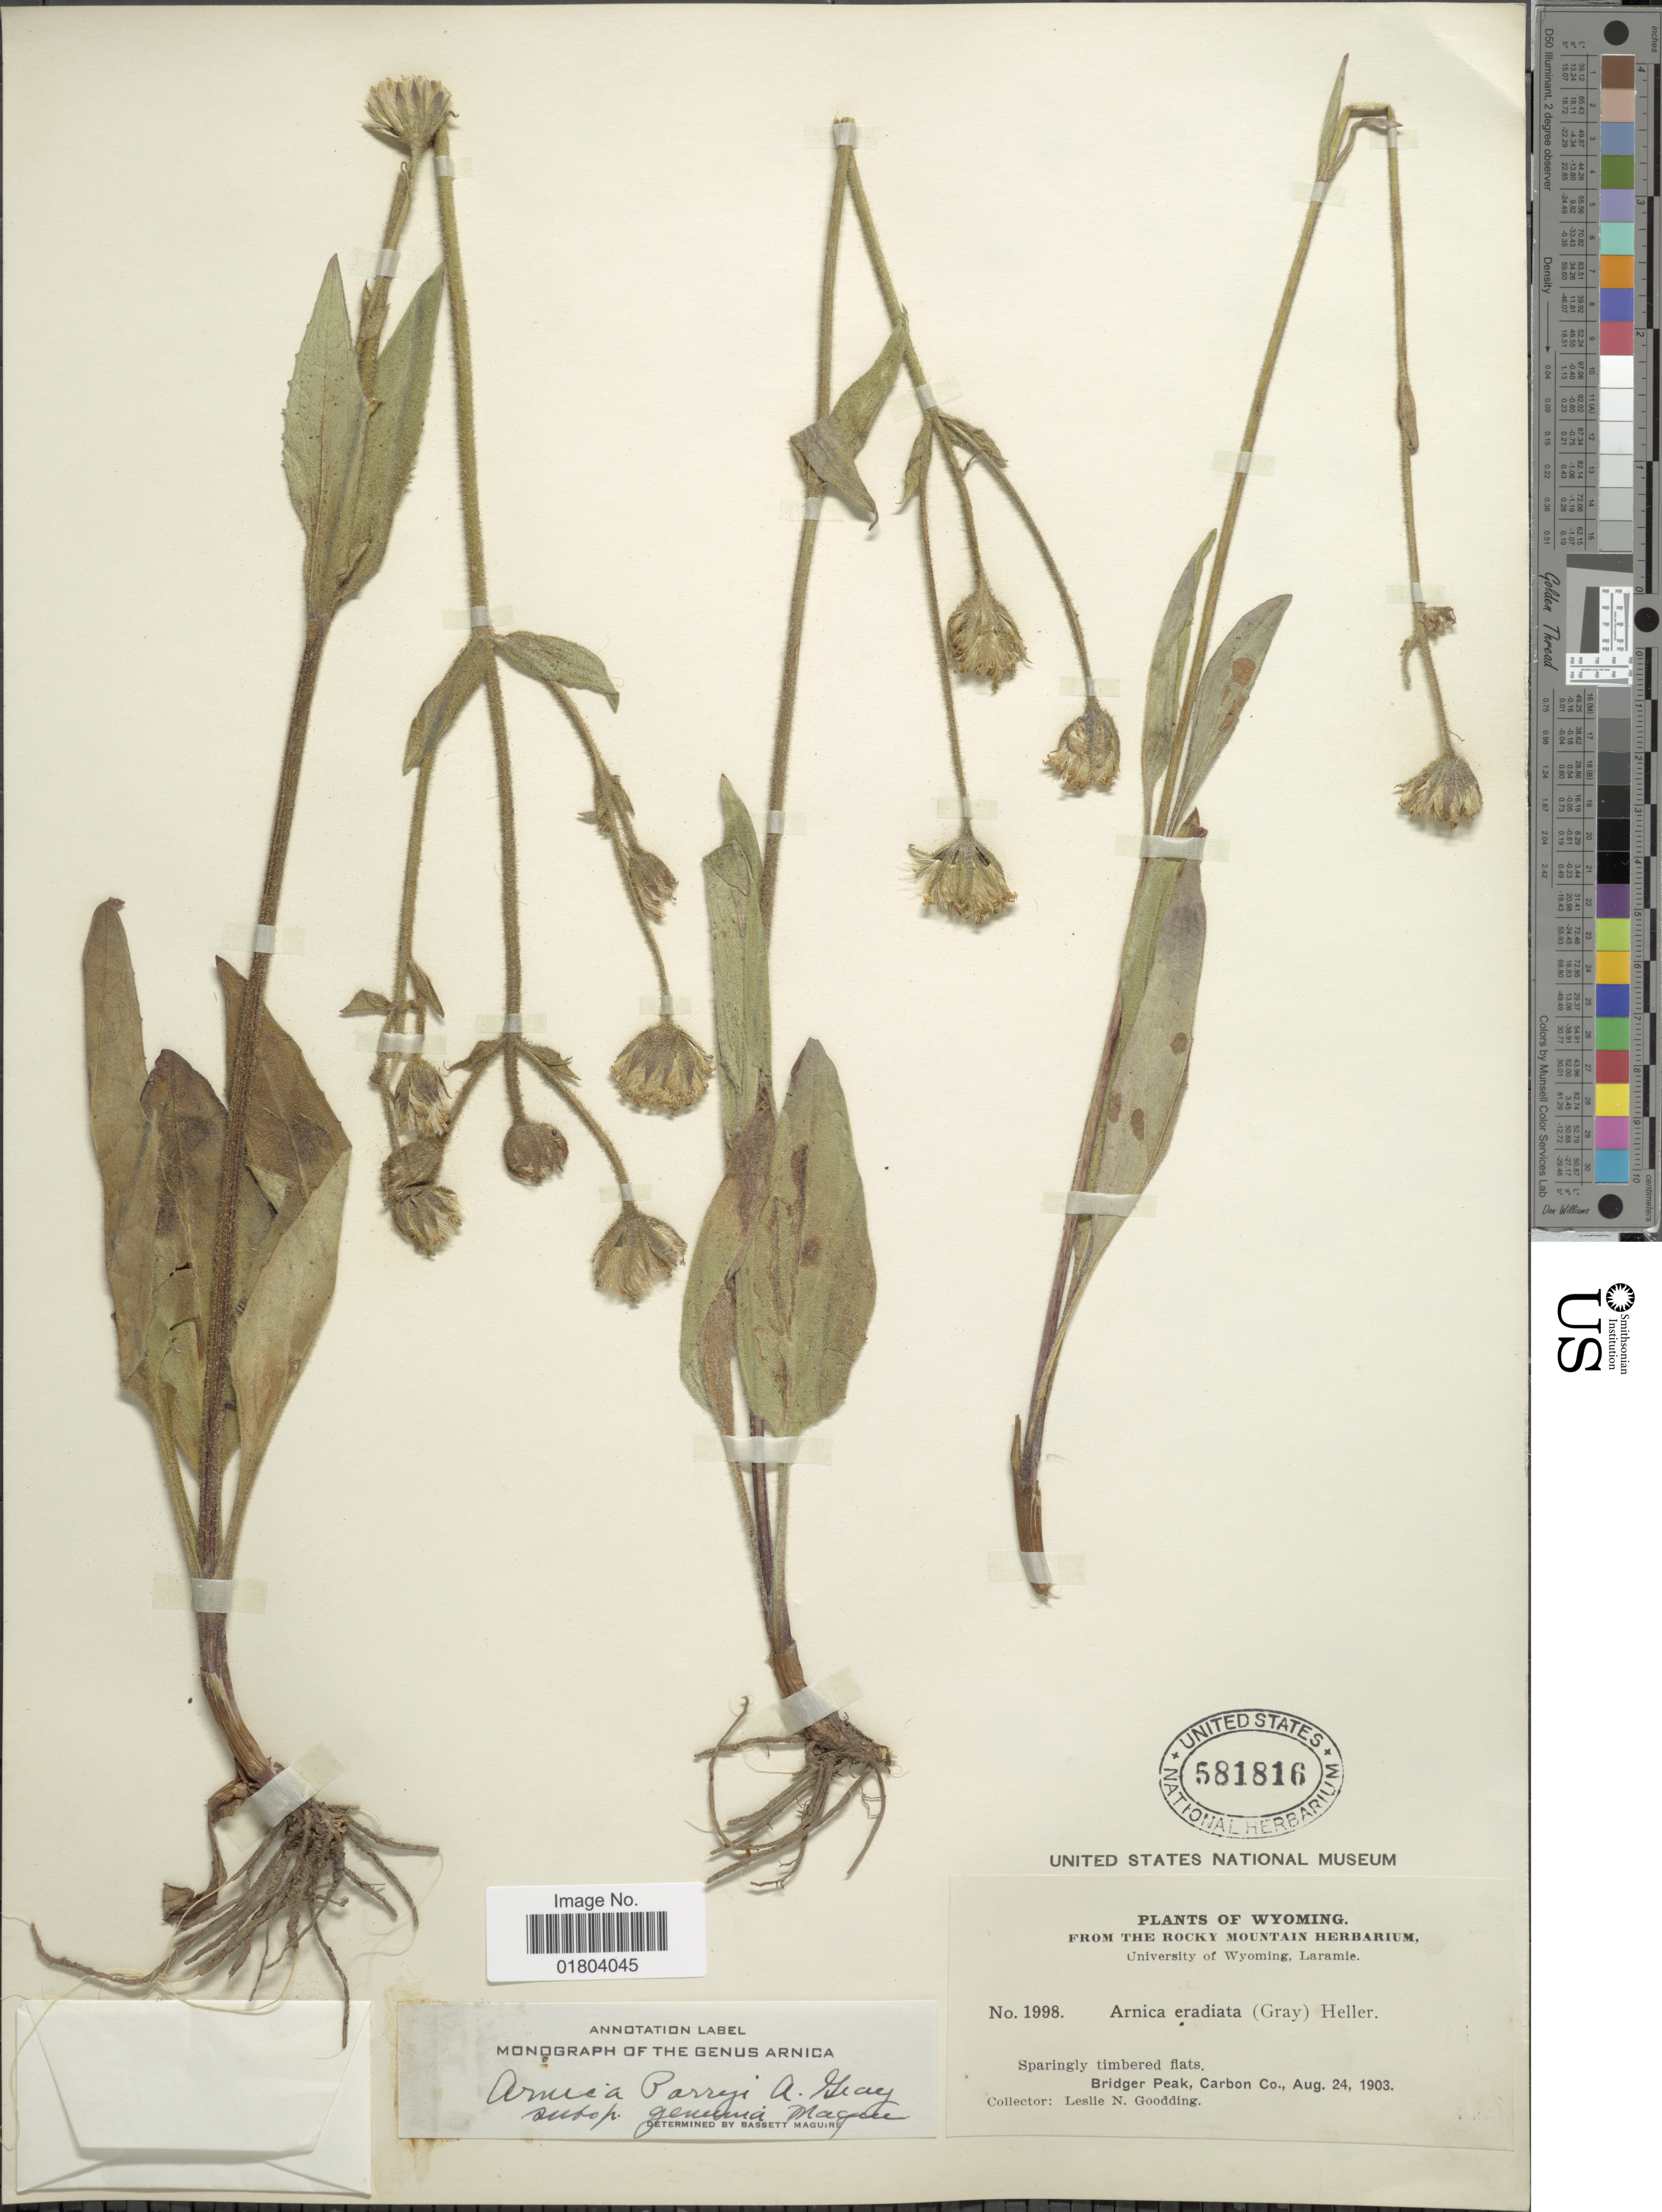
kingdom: Plantae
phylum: Tracheophyta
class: Magnoliopsida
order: Asterales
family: Asteraceae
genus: Arnica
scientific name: Arnica parryi subsp. genuina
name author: Maguire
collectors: L. N. Goodding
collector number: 1998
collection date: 1903-08-24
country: United States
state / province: Wyoming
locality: Sparingly timbered flats, Bridger Peak, Carbon Co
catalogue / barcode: US 581816